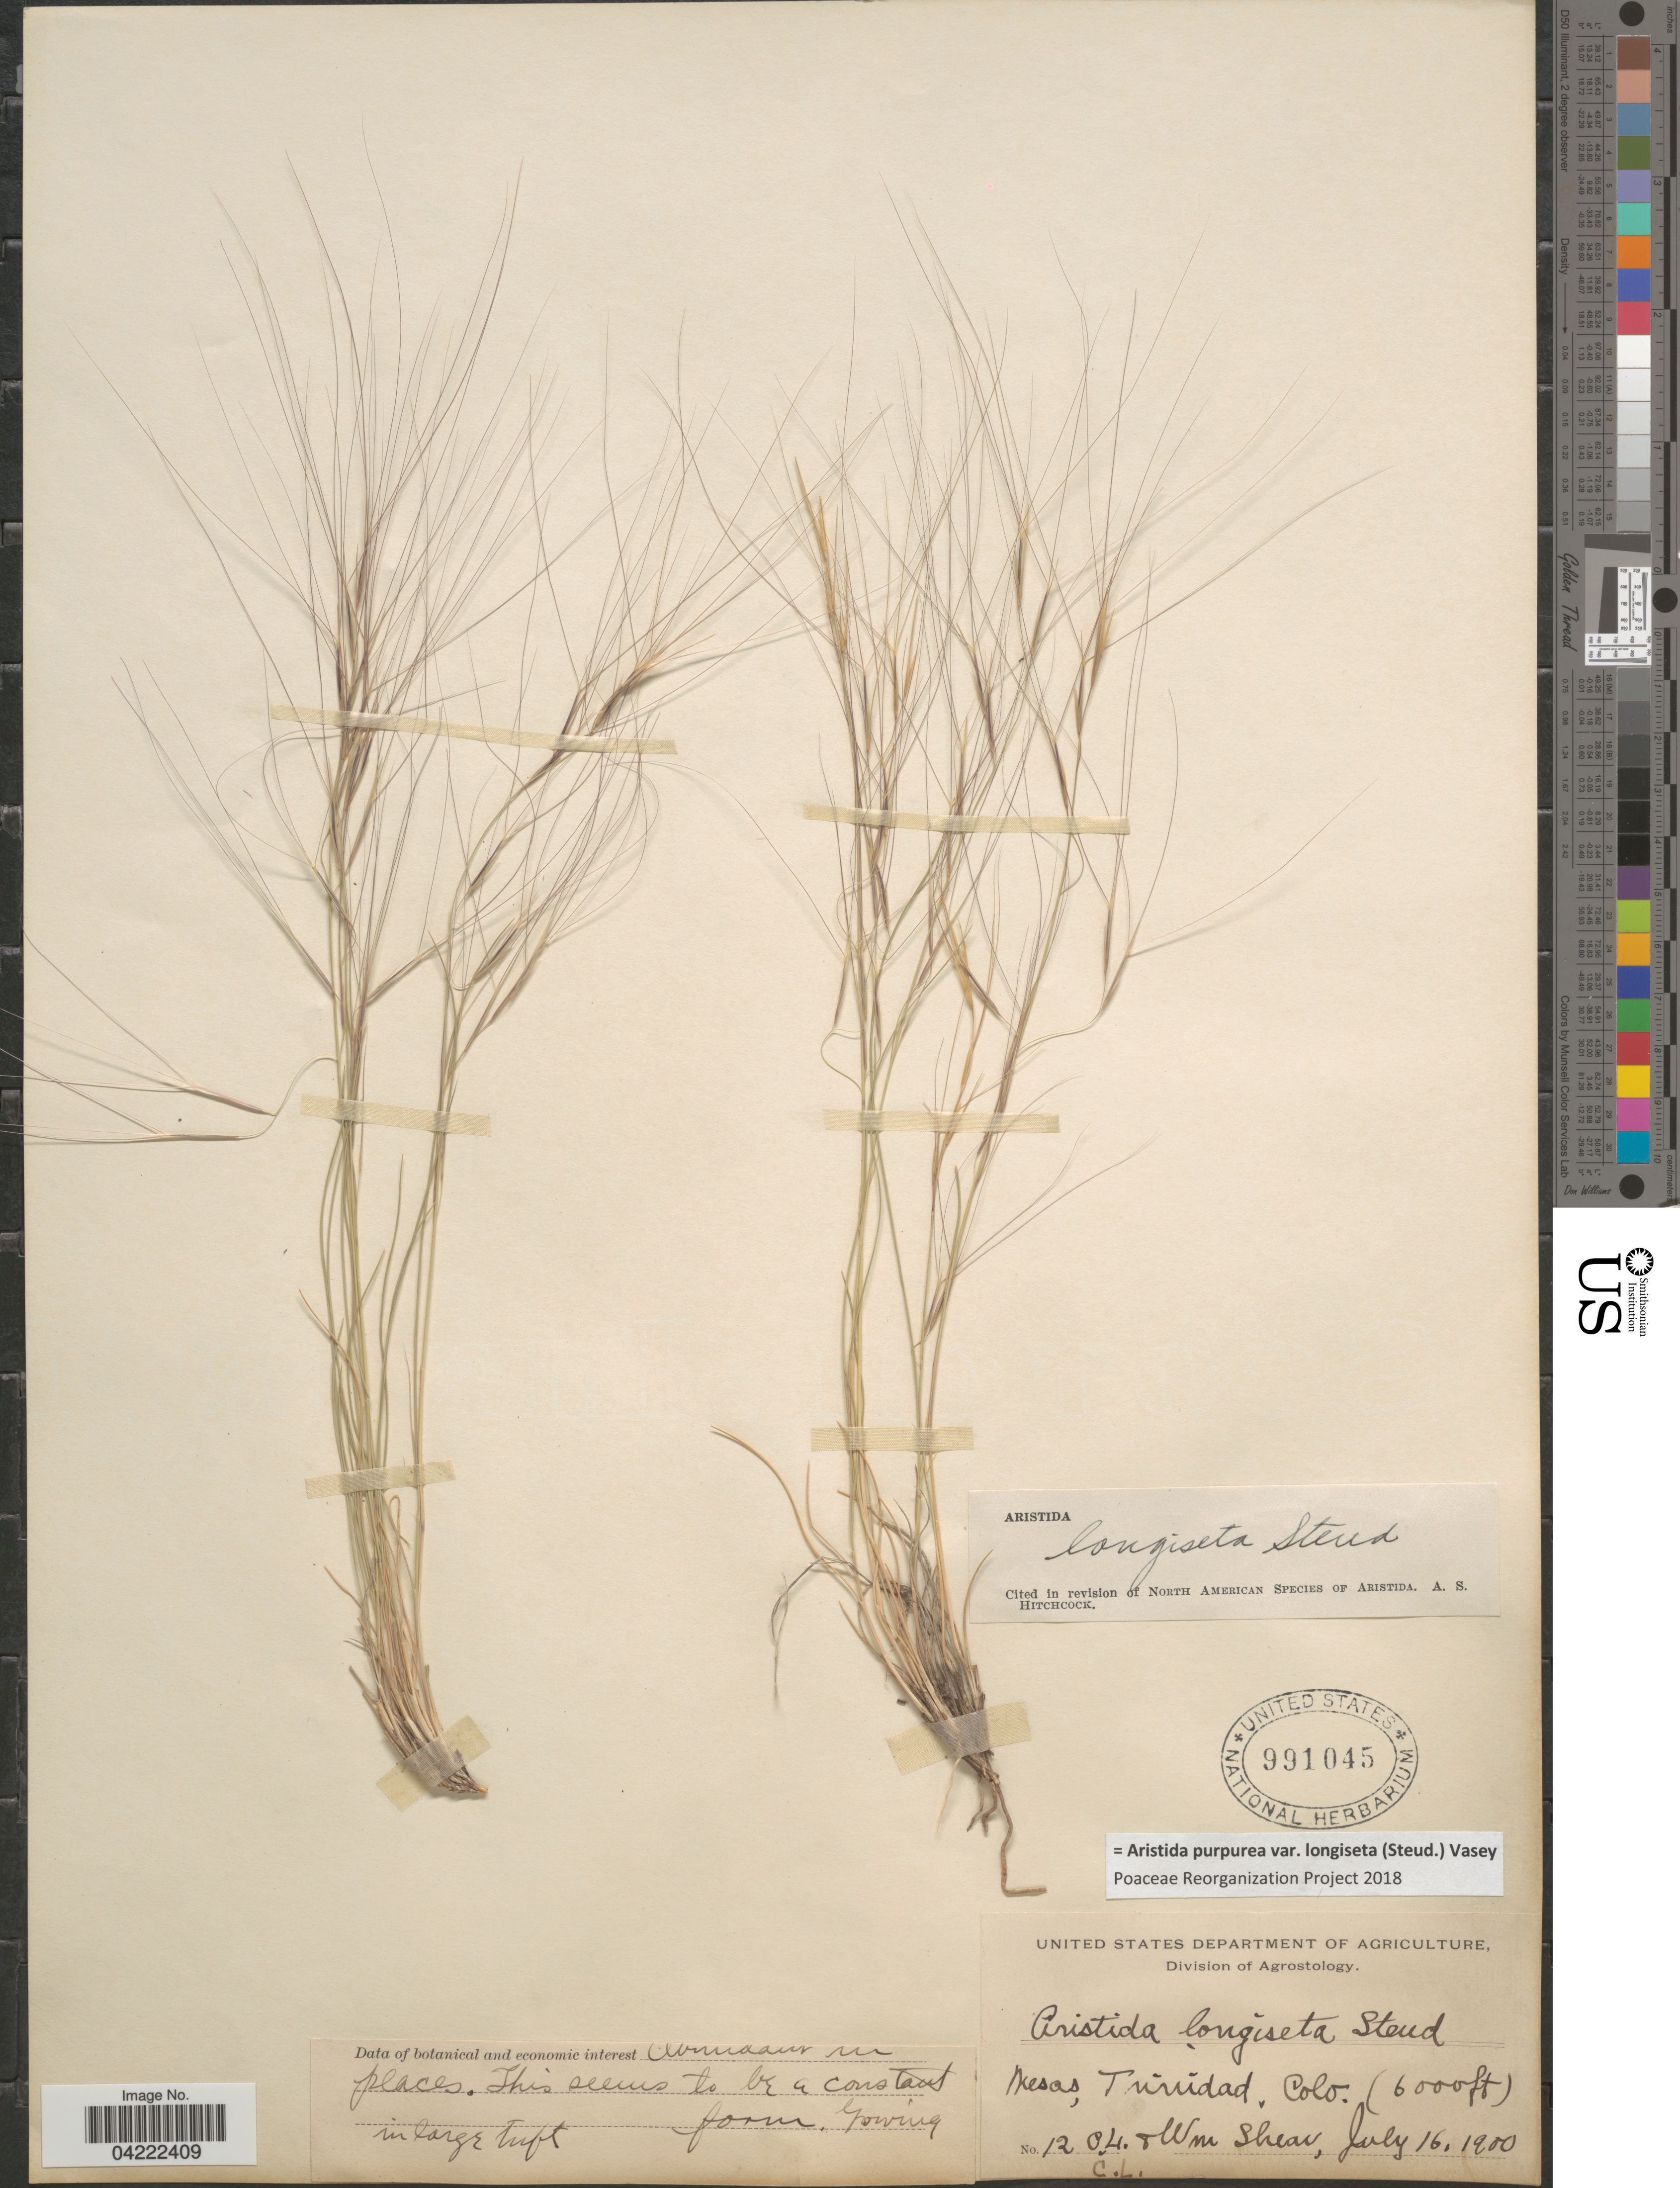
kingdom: Plantae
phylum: Tracheophyta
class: Liliopsida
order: Poales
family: Poaceae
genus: Aristida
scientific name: Aristida purpurea var. longiseta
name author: (Steud.) Vasey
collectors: C. L. Shear & W. Shear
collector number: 12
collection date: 1900-07-16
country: United States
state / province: Colorado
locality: Mesas, Trinidad.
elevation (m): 1829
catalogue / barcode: US 991045